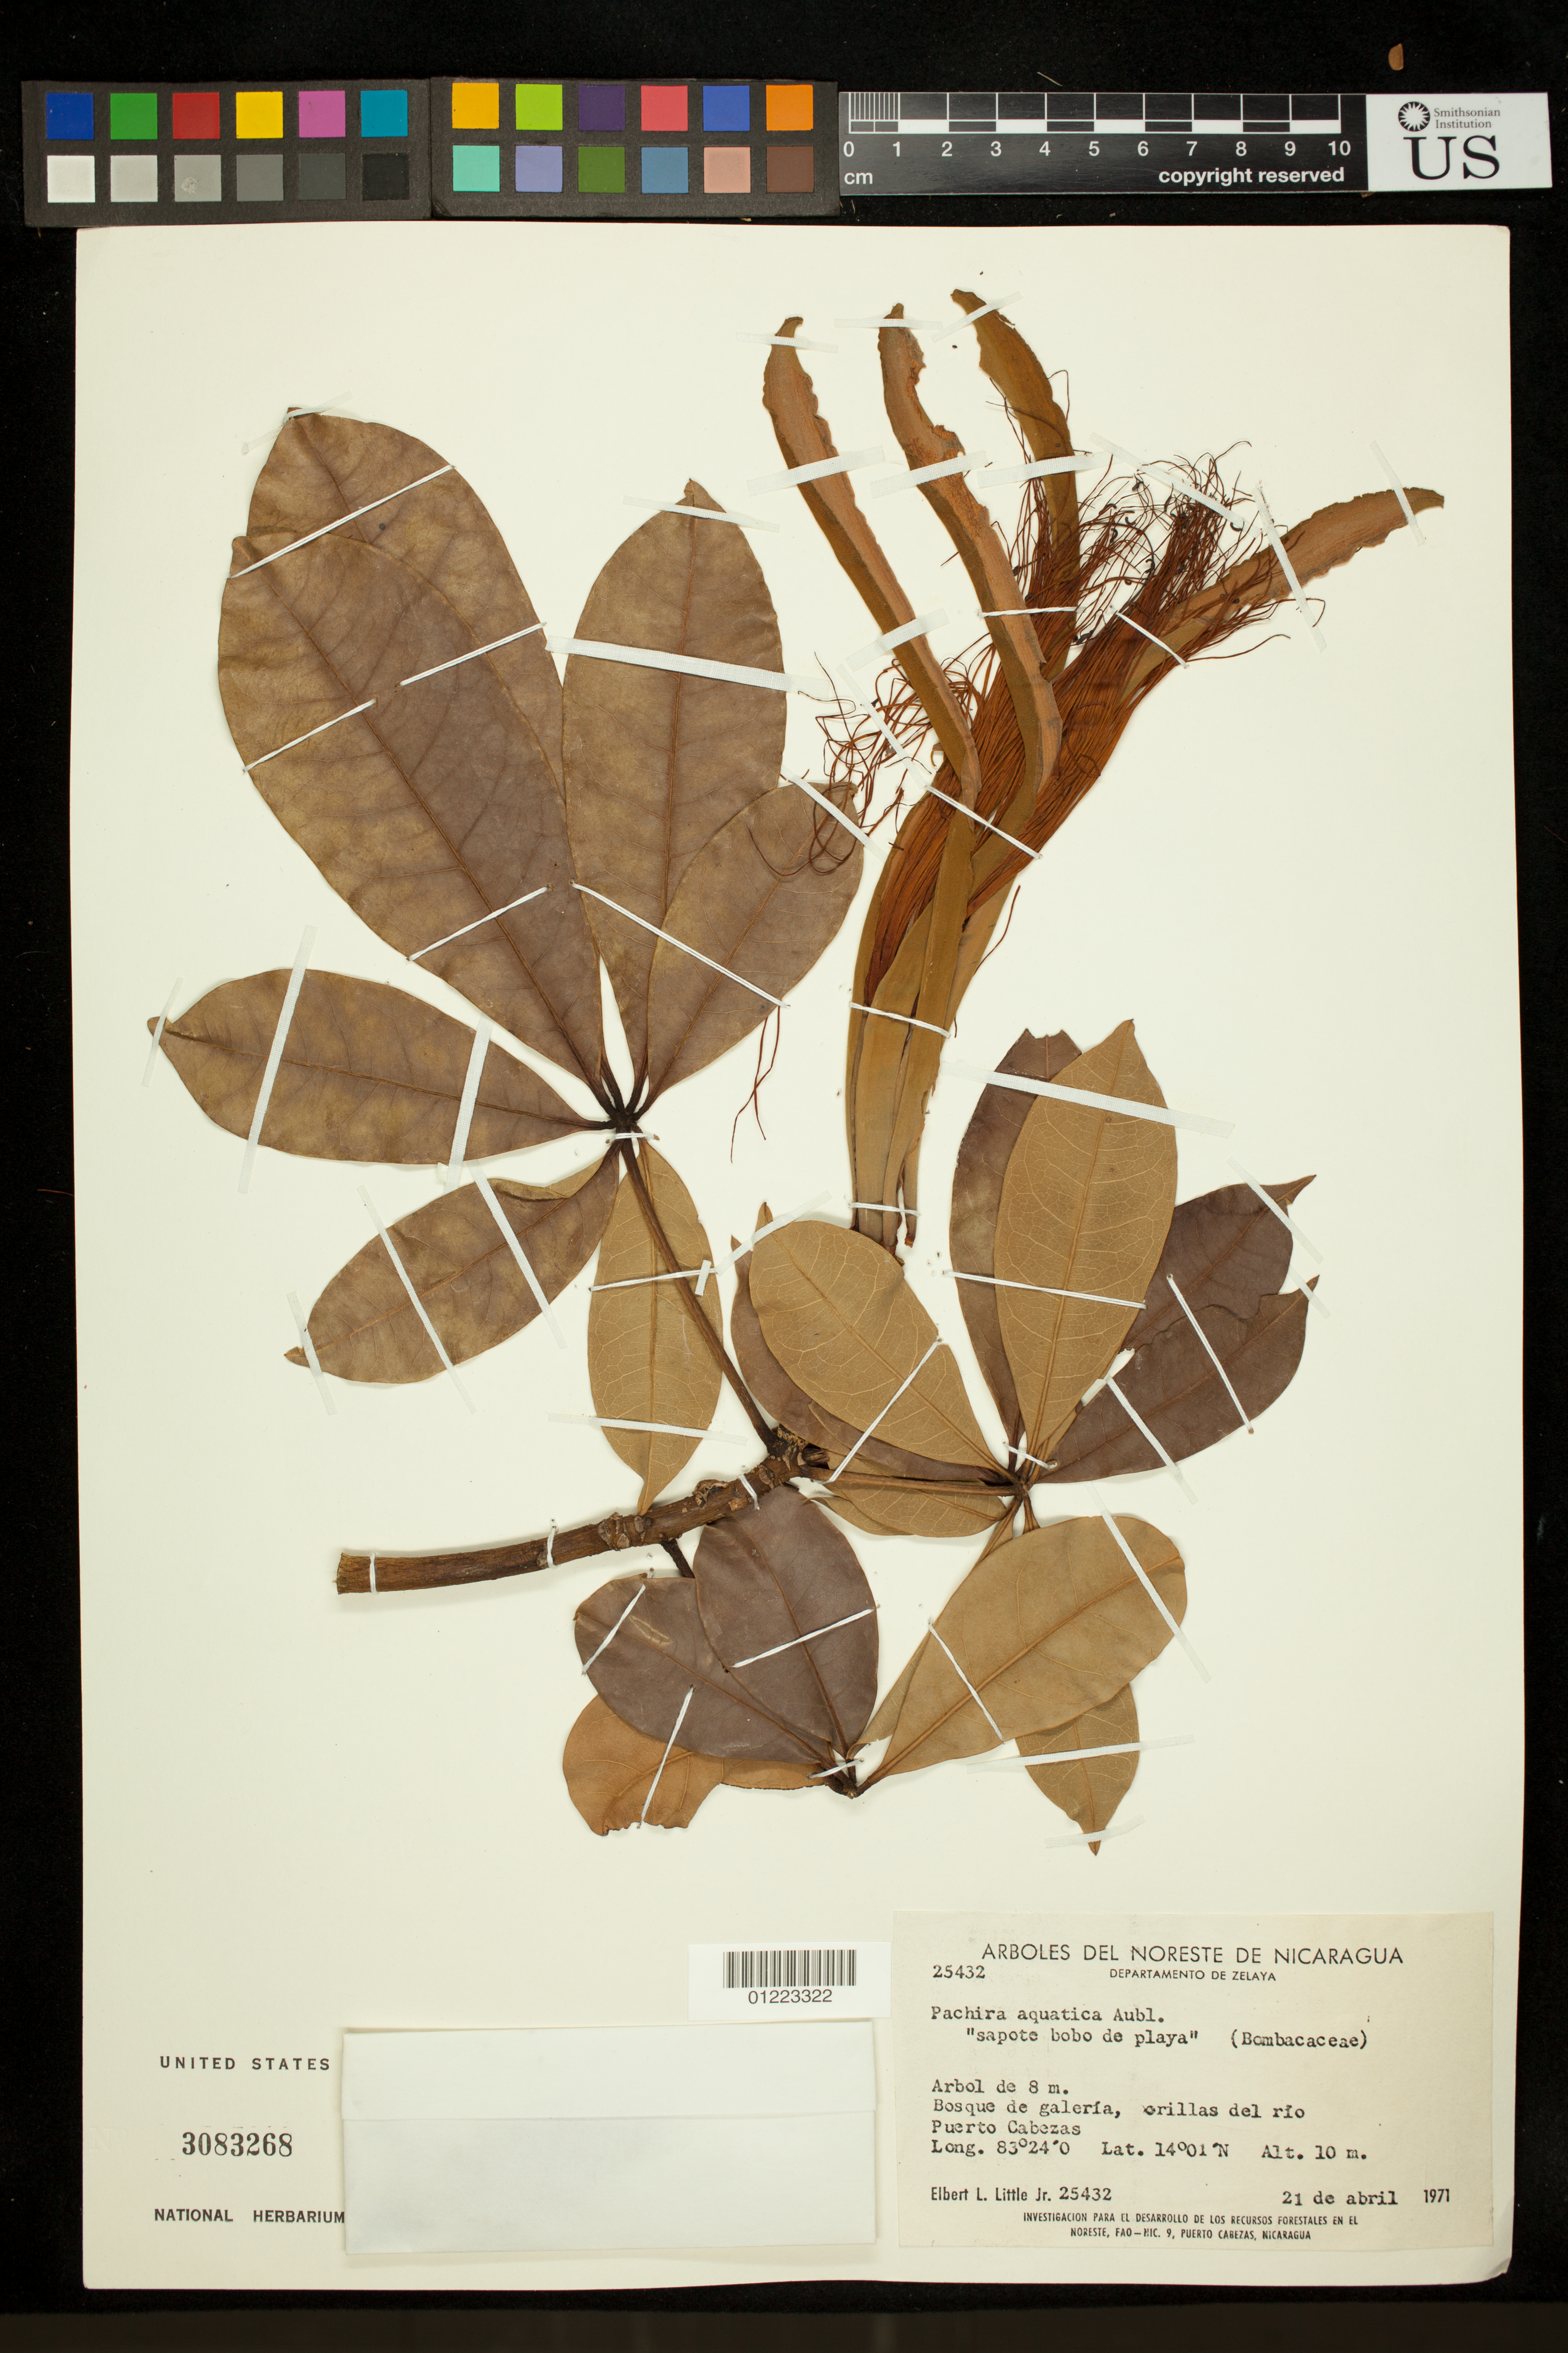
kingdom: Plantae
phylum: Tracheophyta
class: Magnoliopsida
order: Malvales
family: Malvaceae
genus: Pachira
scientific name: Pachira aquatica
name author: Aubl.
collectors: E. L. Little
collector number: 25432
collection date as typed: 4/21/1971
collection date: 1971-04-21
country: Nicaragua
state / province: Atlántico Sur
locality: Departamento de Zelaya. Bosque de galería, orillas del rio Puerto Cabezas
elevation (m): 10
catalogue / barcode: US 3083268